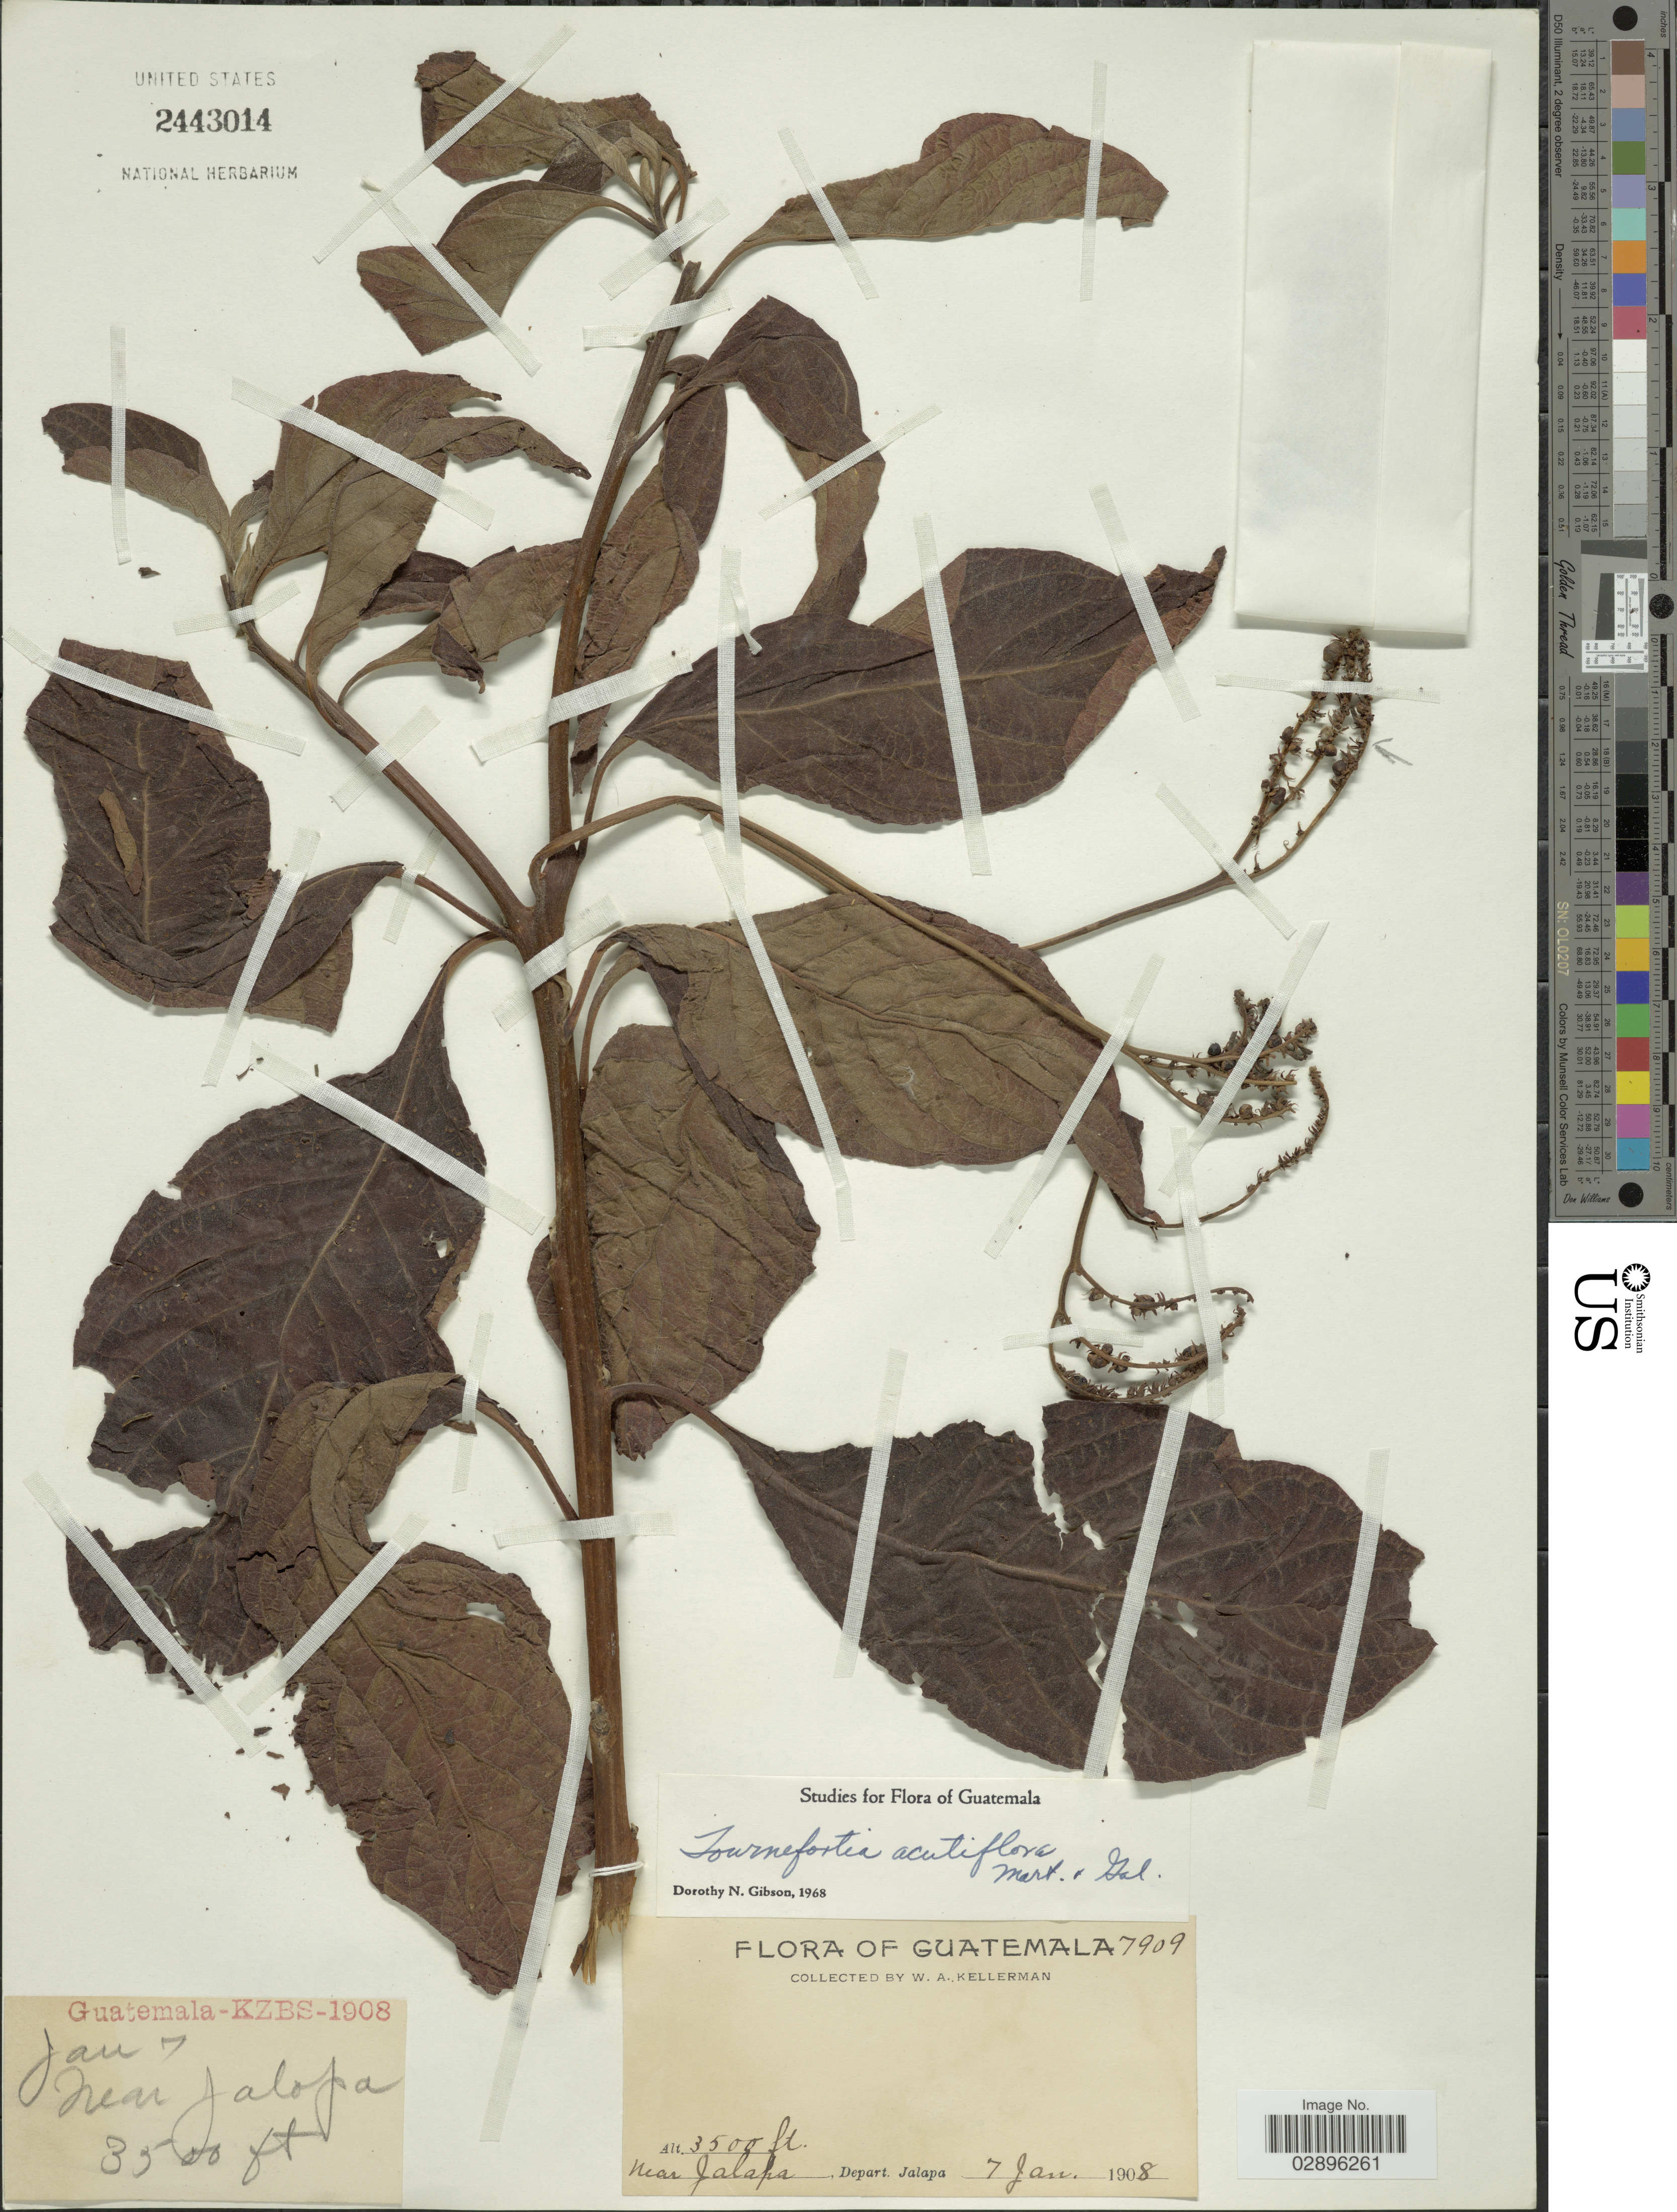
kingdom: Plantae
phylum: Tracheophyta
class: Magnoliopsida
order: Boraginales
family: Heliotropiaceae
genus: Tournefortia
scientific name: Tournefortia acutiflora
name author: M. Martens & Galeotti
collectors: W. Kellerman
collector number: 7909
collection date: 1908-01-07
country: Guatemala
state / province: Jalapa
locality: Near Jalapa, Depart. Jalapa.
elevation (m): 1067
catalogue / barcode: US 2443014